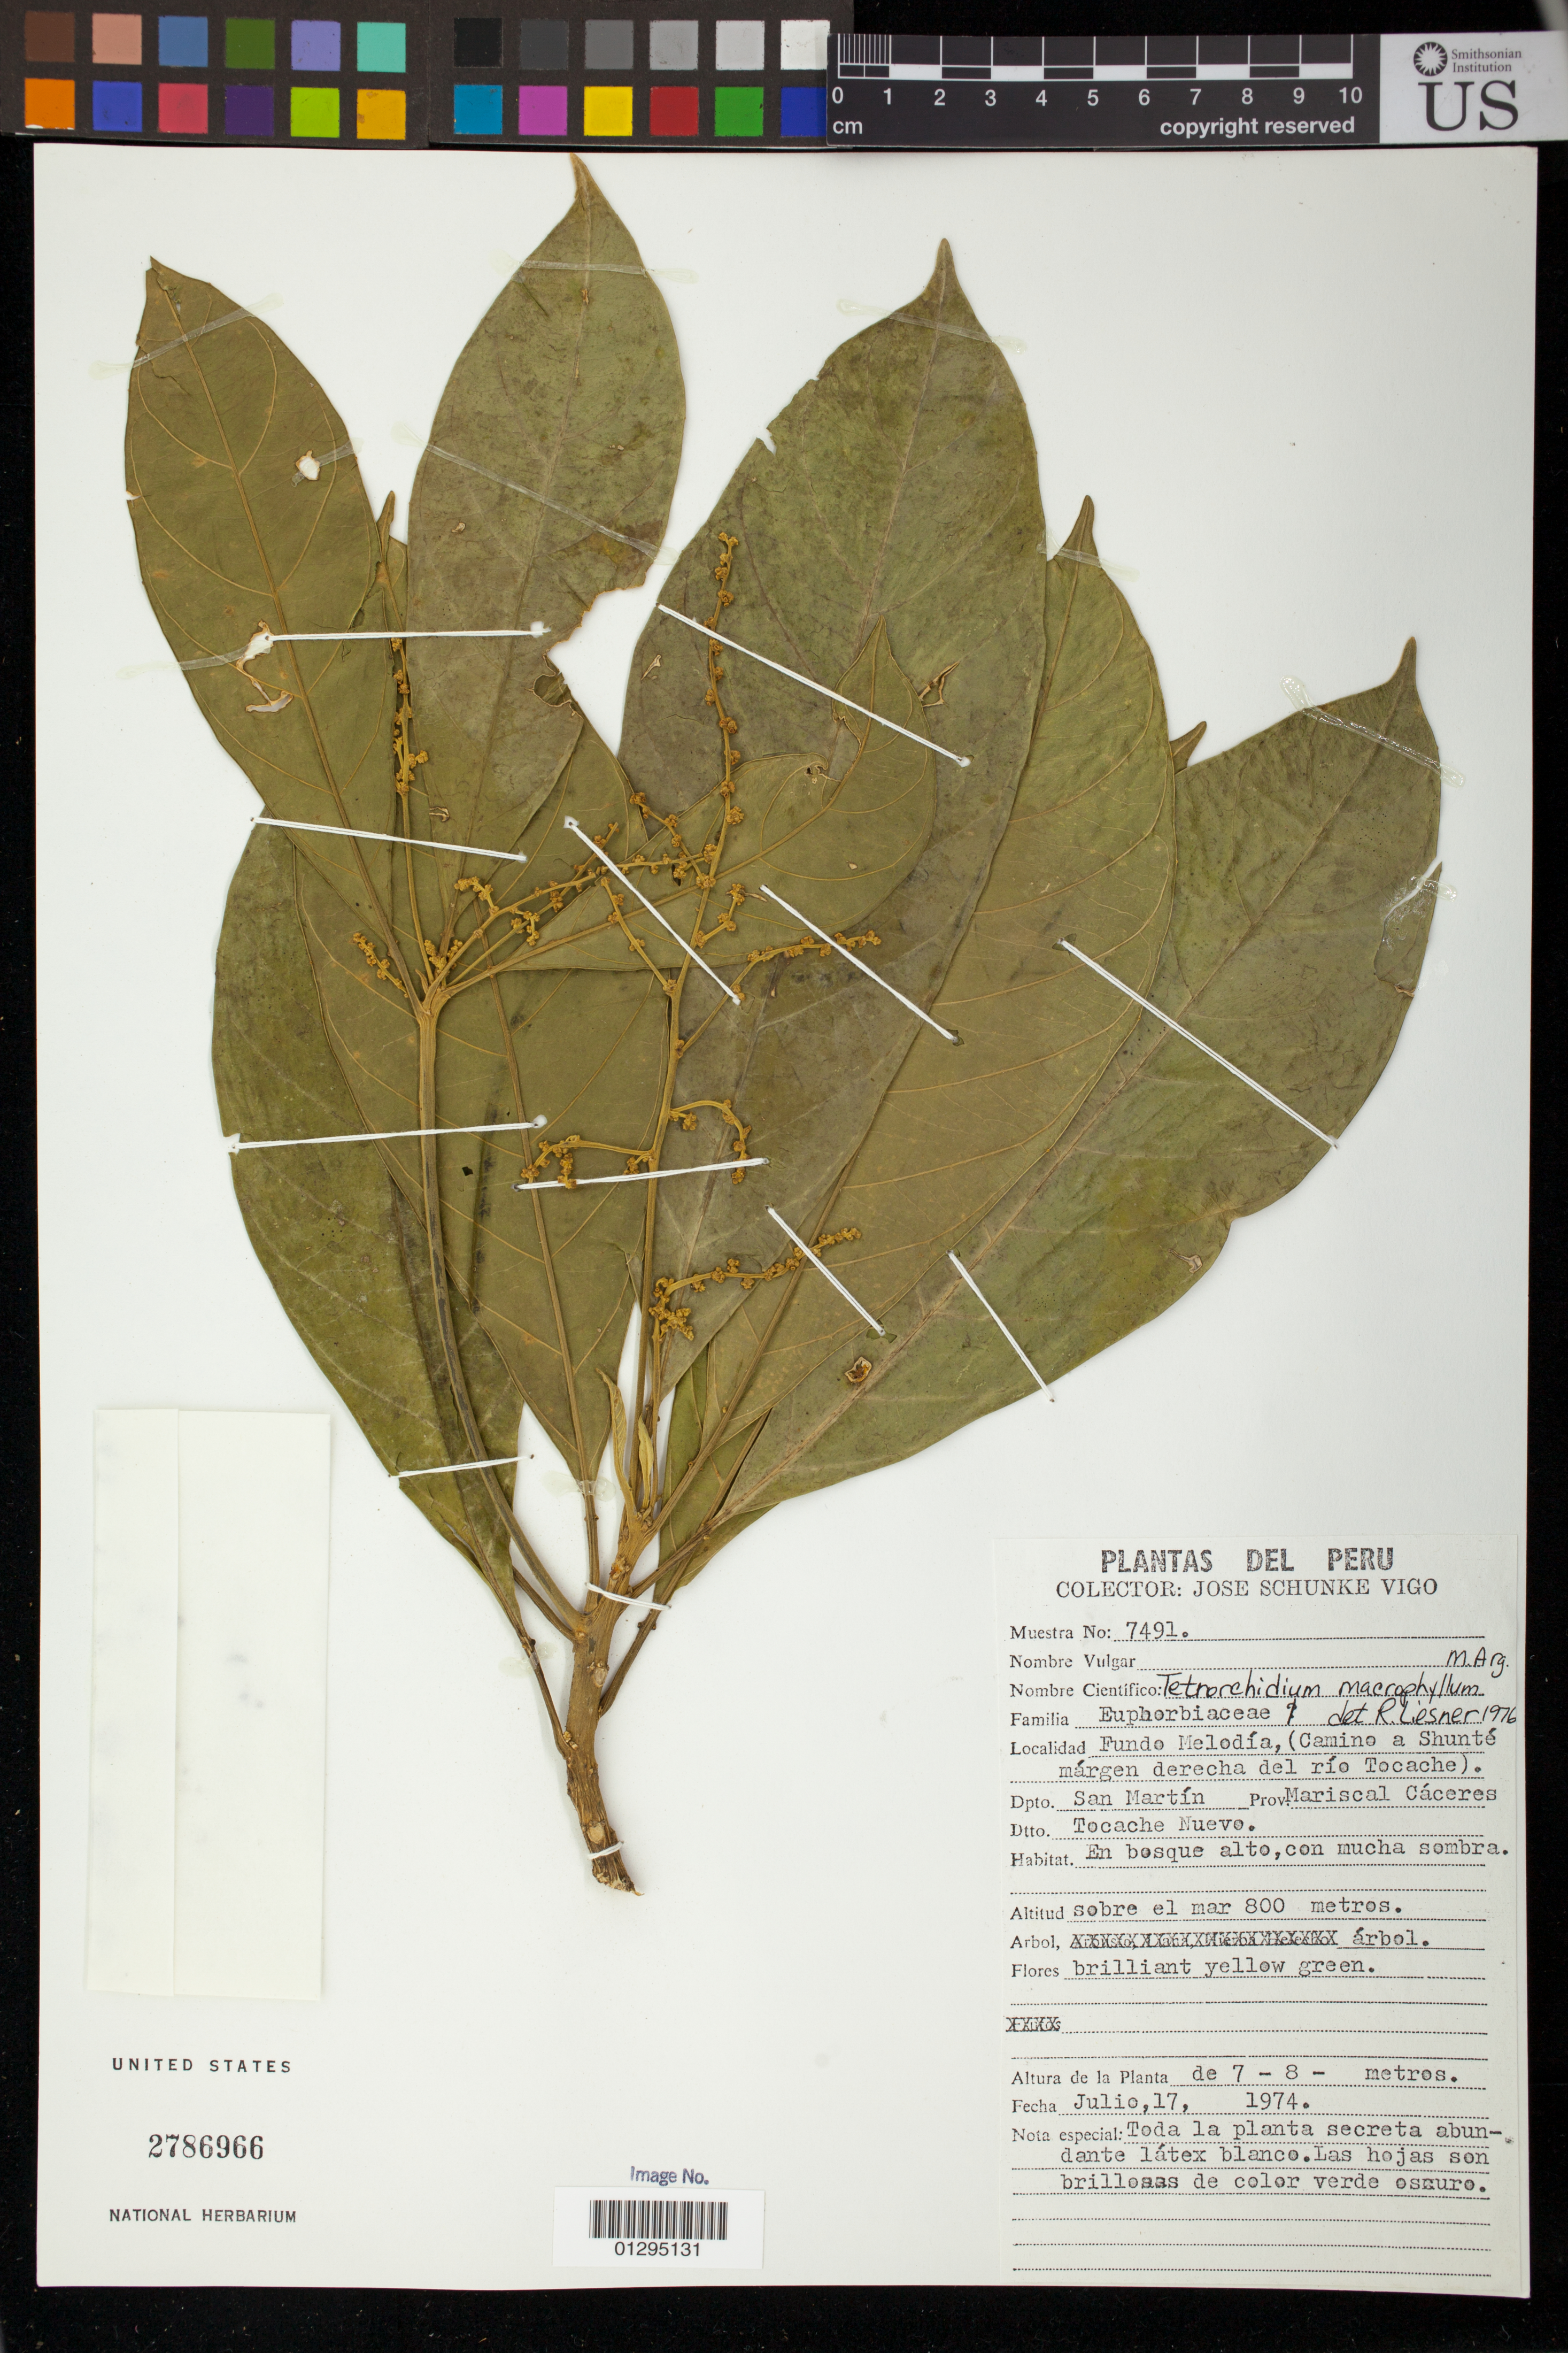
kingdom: Plantae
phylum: Tracheophyta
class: Magnoliopsida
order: Malpighiales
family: Euphorbiaceae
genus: Tetrorchidium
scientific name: Tetrorchidium macrophyllum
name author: Müll. Arg.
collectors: J. M. Schunke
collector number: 7491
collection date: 1974-07-17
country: Peru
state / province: San Martín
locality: Funde Melodia, (Camino a Shunte margen derecha del rio Tocache). Prov. Mariscal Caceres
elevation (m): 800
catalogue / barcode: US 2786966